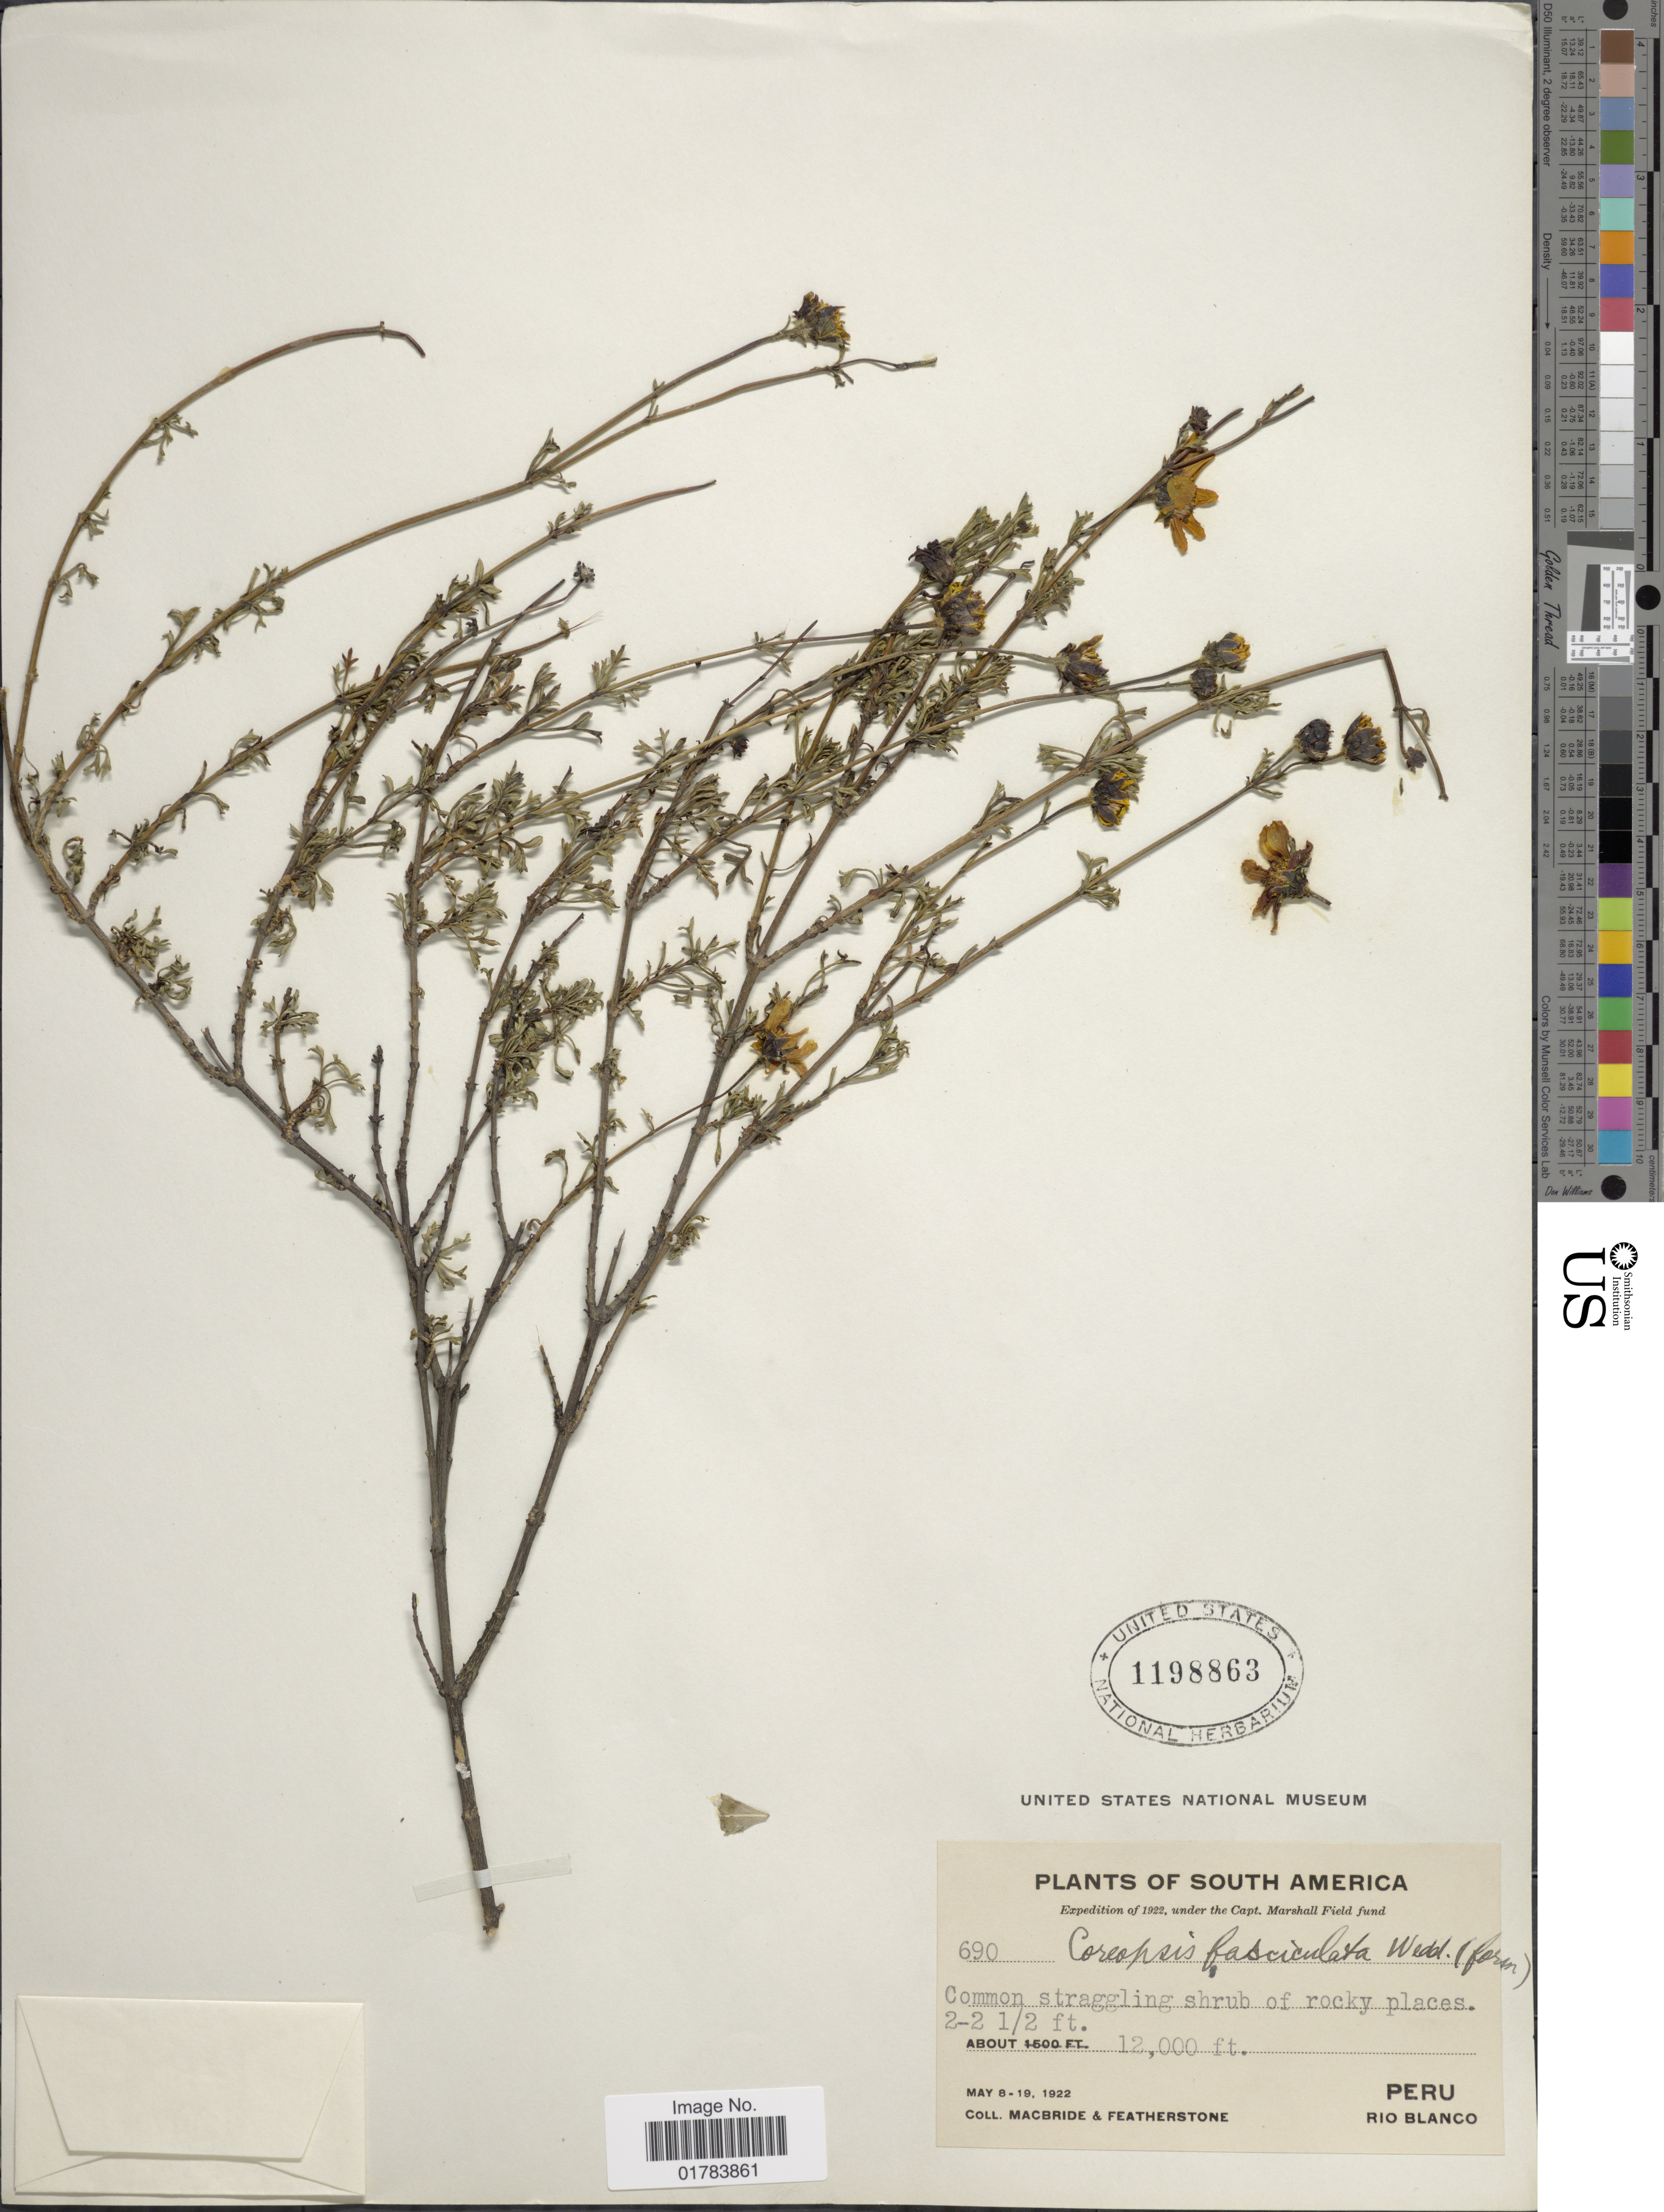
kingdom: Plantae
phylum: Tracheophyta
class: Magnoliopsida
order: Asterales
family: Asteraceae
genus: Coreopsis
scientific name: Coreopsis fasciculata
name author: Wedd.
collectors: Macbride, -- & -. Featherstone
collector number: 690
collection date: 1922-05-08/1922-05-19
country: Peru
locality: Rio Blanco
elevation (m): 3658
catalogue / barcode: US 1198863